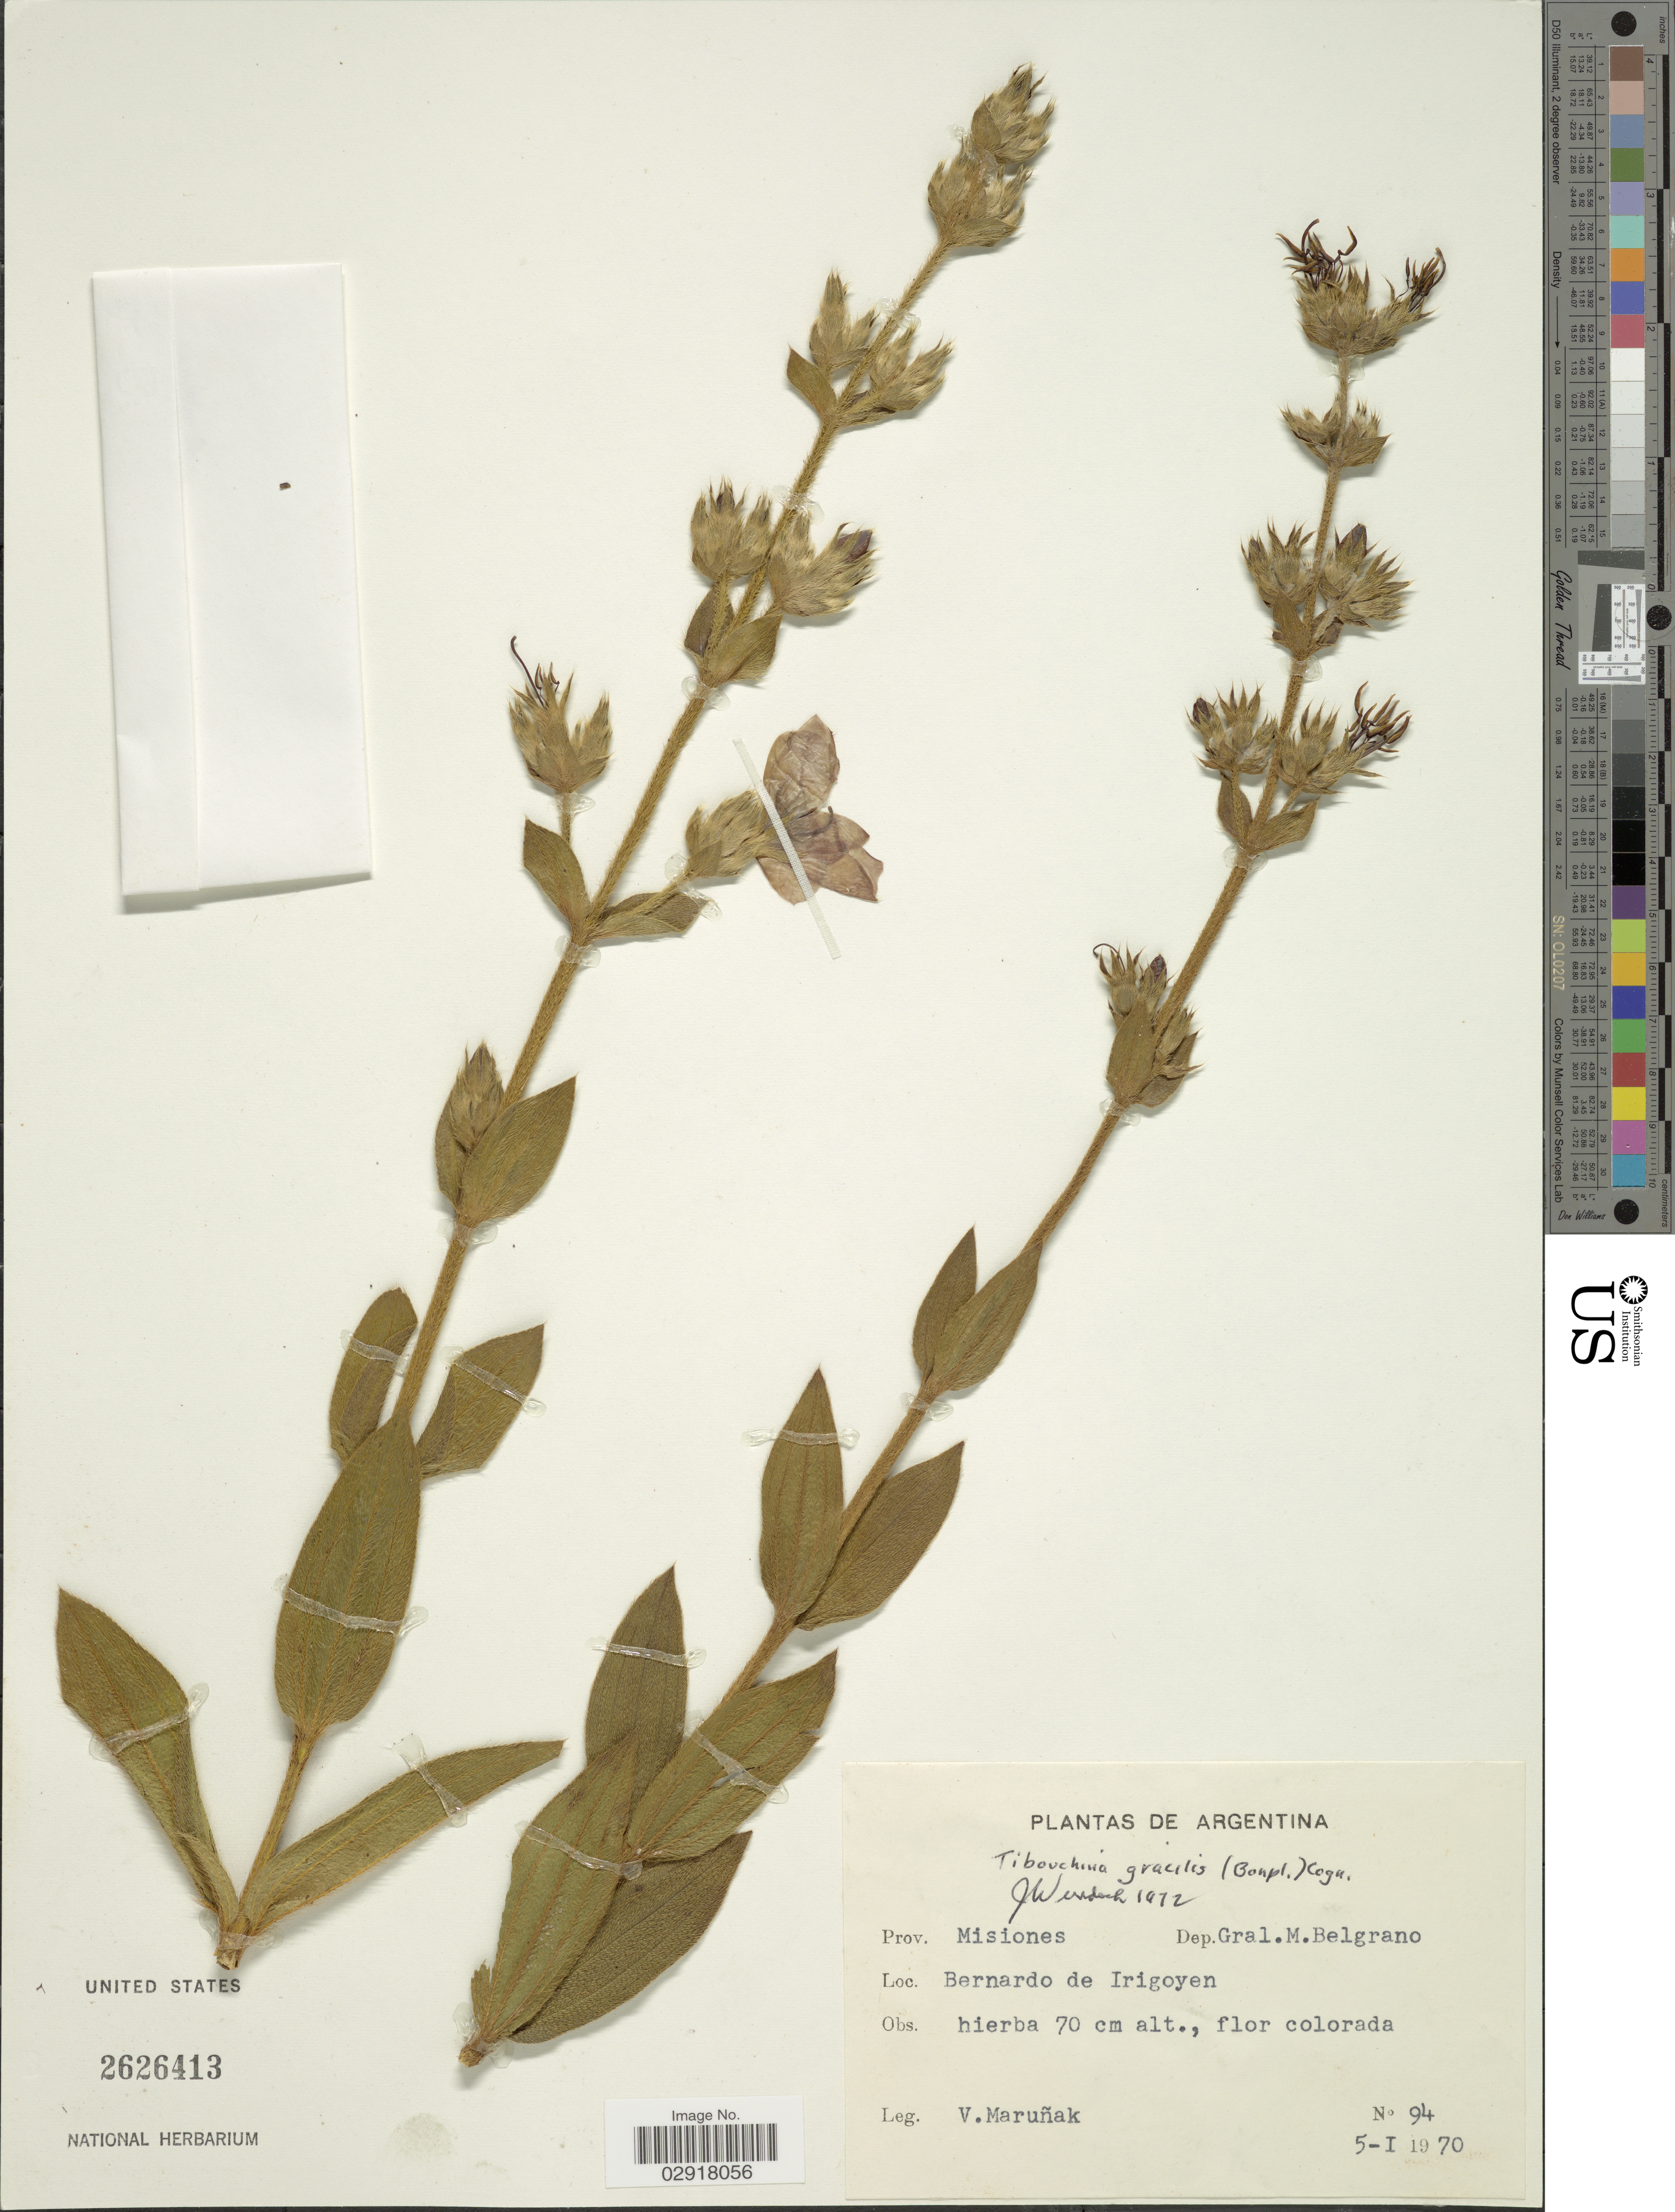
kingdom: Plantae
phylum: Tracheophyta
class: Magnoliopsida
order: Myrtales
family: Melastomataceae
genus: Chaetogastra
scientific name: Chaetogastra gracilis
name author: (Bonpl.) DC.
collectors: V. Maruñak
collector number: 94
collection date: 1970-01-05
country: Argentina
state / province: Misiones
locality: Dep. Gral M. Belgrano. Bernardo de Irigoyen.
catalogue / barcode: US 2626413